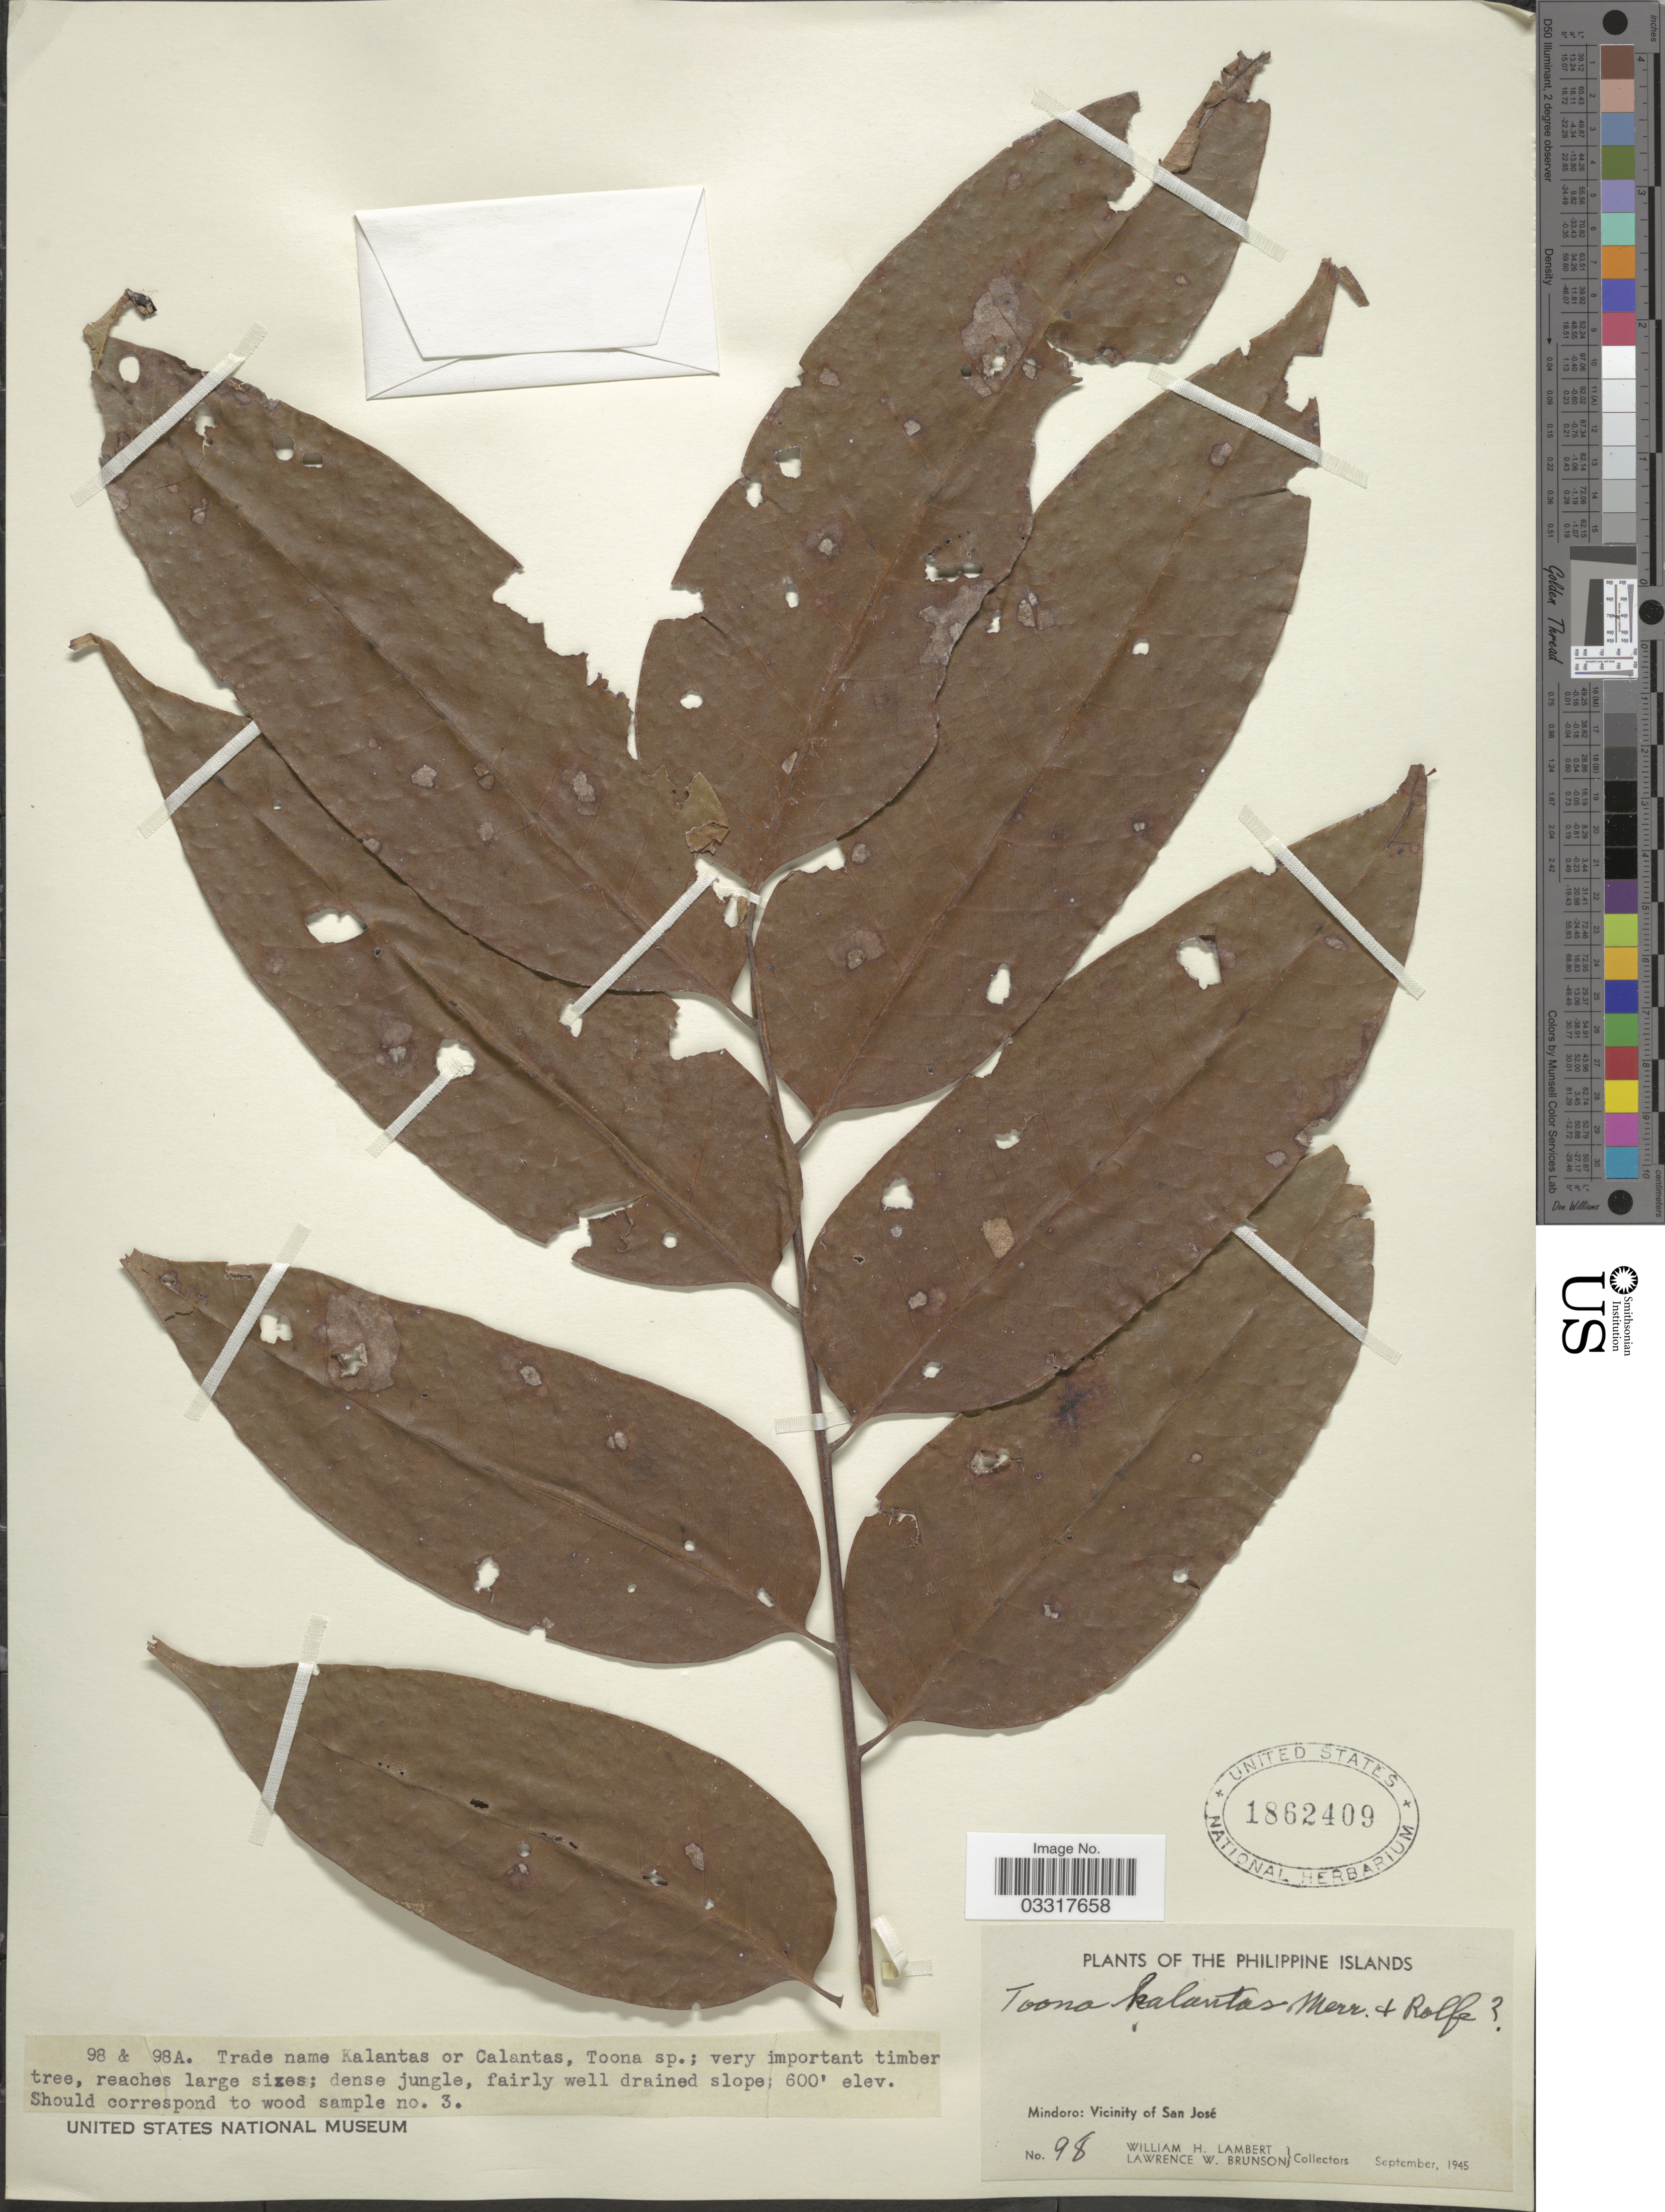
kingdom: Plantae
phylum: Tracheophyta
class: Magnoliopsida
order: Sapindales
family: Meliaceae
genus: Toona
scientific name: Toona sp.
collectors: W. Lambert & L. Brunson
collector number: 98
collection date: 1945-09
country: Philippines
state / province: Mimaropa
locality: Mindoro: Vicinity of San José.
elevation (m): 183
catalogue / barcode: US 1862409